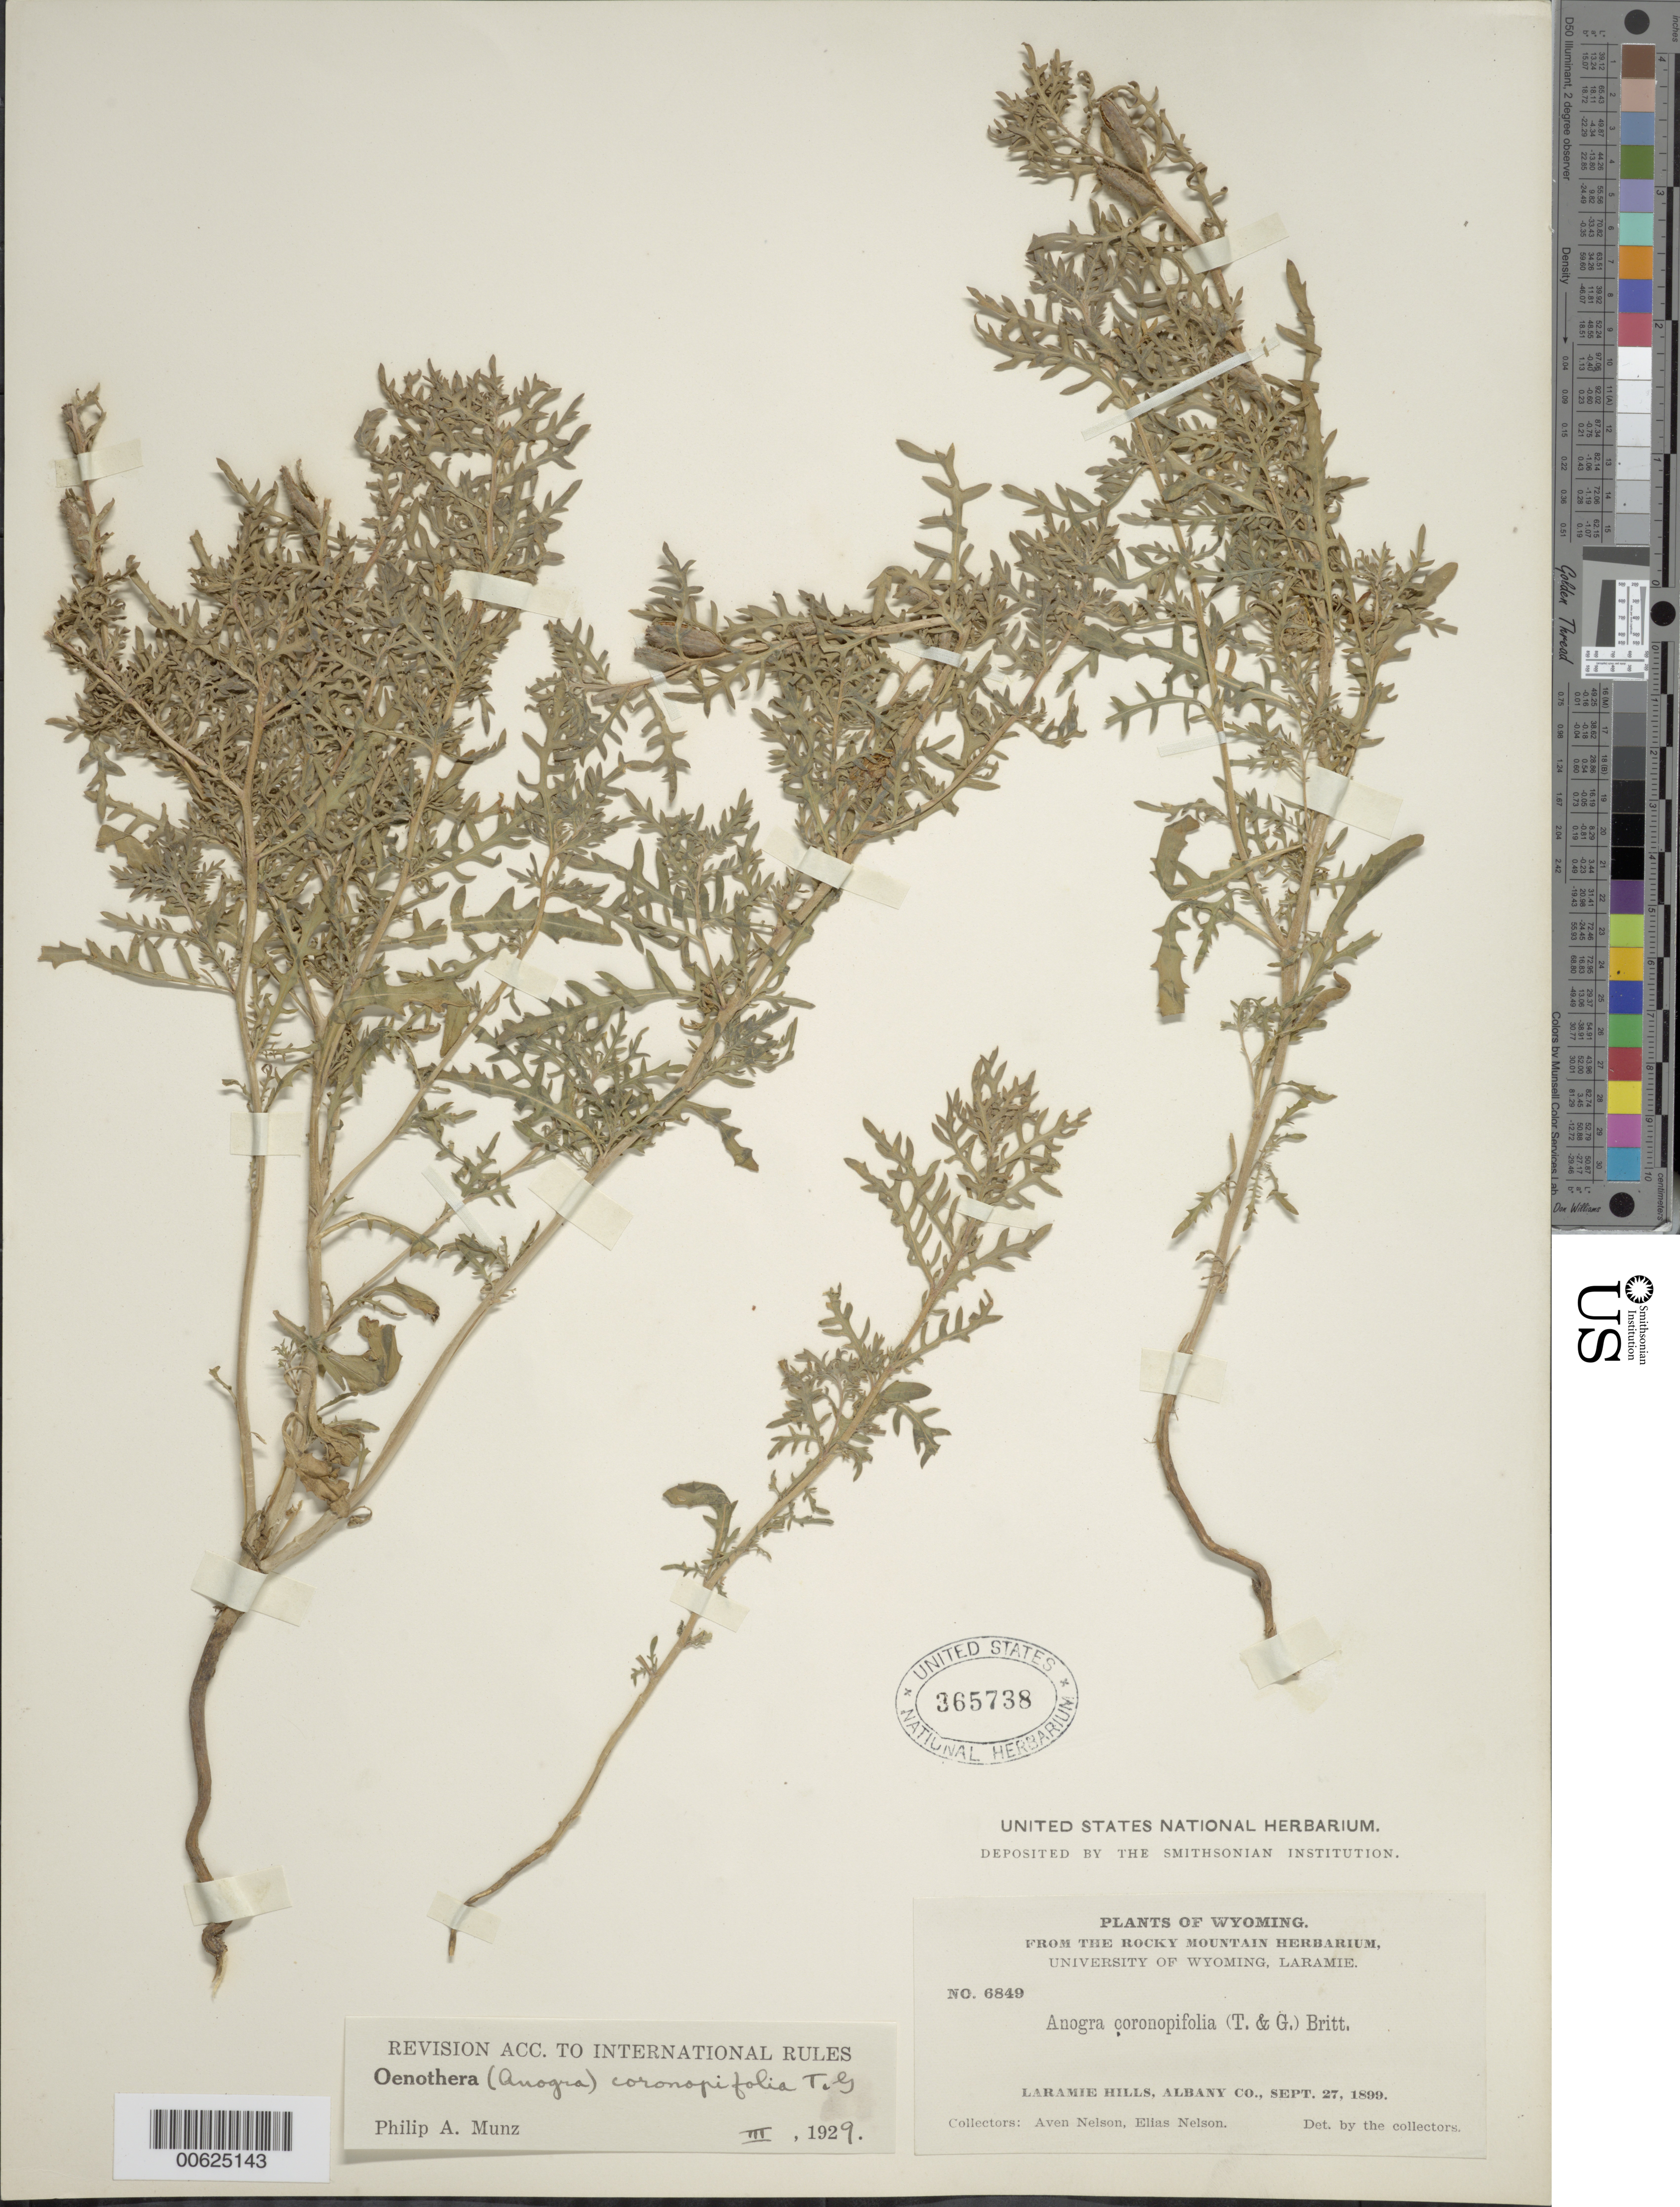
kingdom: Plantae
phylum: Tracheophyta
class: Magnoliopsida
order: Myrtales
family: Onagraceae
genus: Oenothera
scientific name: Oenothera coronopifolia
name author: Torr. & A. Gray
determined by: Munz, Philip A.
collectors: A. Nelson & E. Nelson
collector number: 6849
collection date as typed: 27 Sep 1899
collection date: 1899-09-27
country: United States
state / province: Wyoming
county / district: Albany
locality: Laramie Hills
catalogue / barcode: US 365738